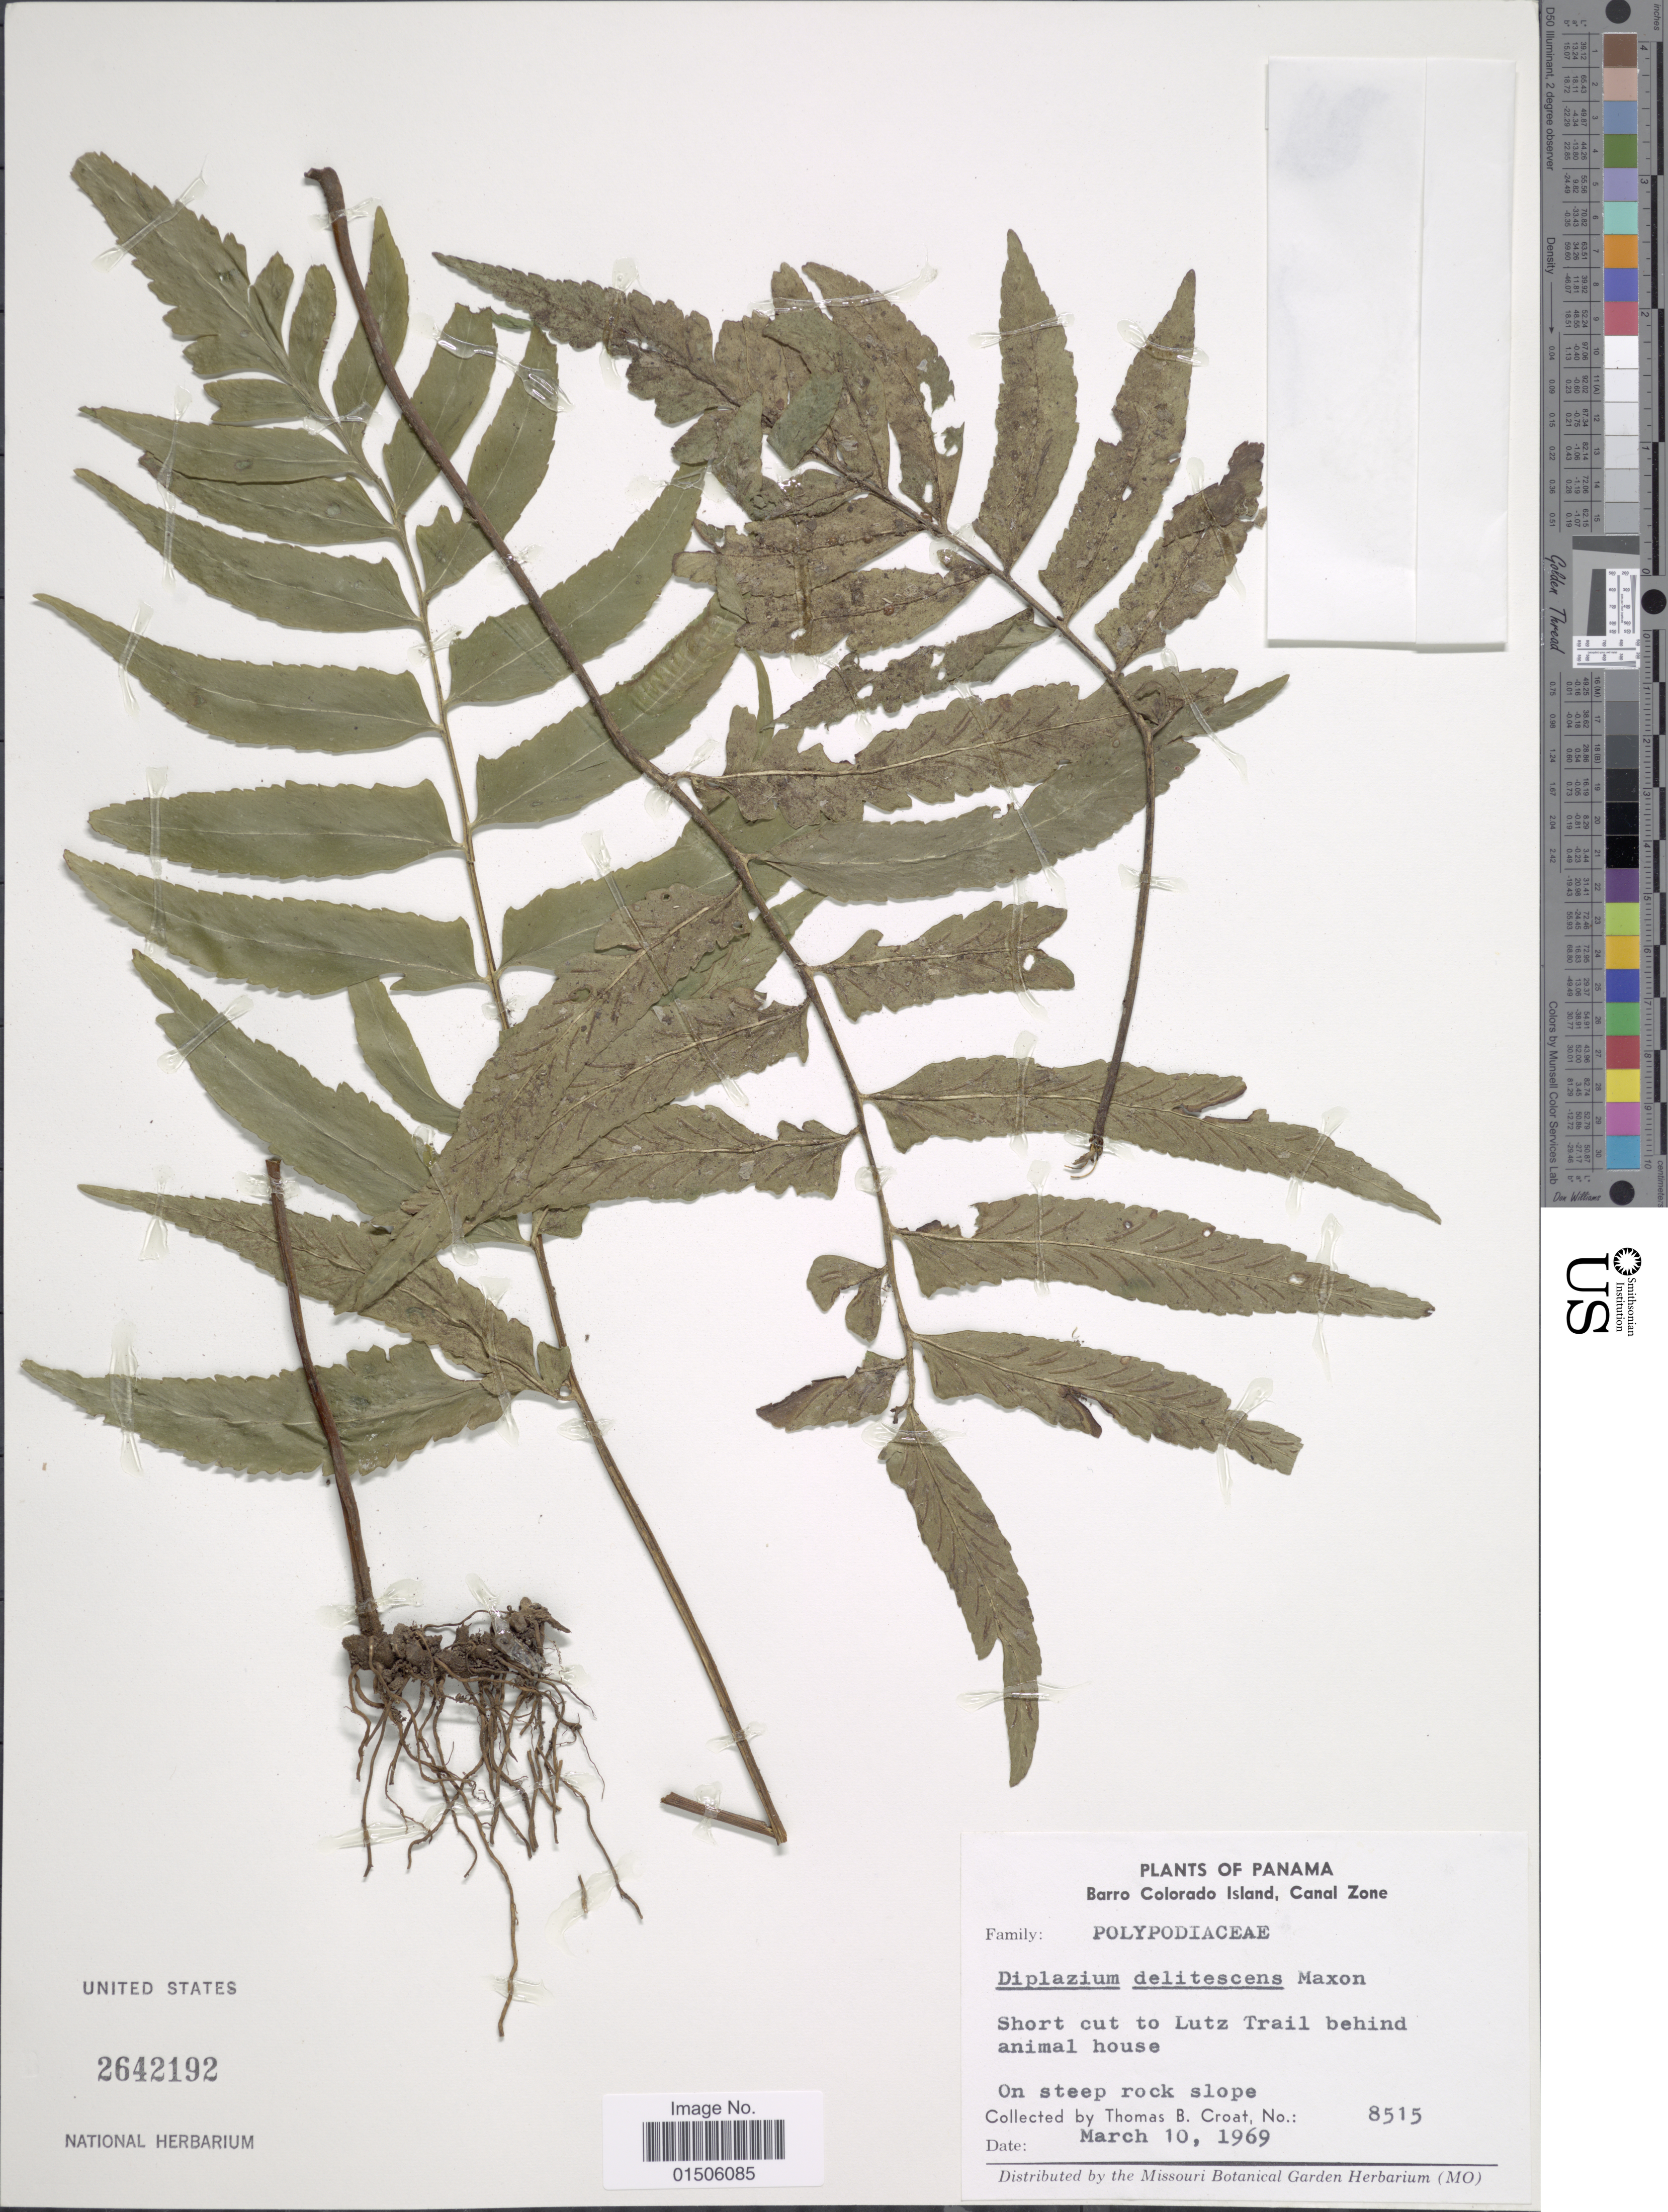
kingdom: Plantae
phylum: Tracheophyta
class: Polypodiopsida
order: Polypodiales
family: Aspleniaceae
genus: Asplenium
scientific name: Asplenium delitescens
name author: (Maxon) L.D. Gómez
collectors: T. B. Croat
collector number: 8515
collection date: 1969-03-10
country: Panama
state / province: Panamá Oeste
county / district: Canal Zone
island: Barro Colorado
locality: Barro Colorado, Canal Zone, Short cut to Lutz TRail behind animal house, On steep rock slope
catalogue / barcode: US 2642192